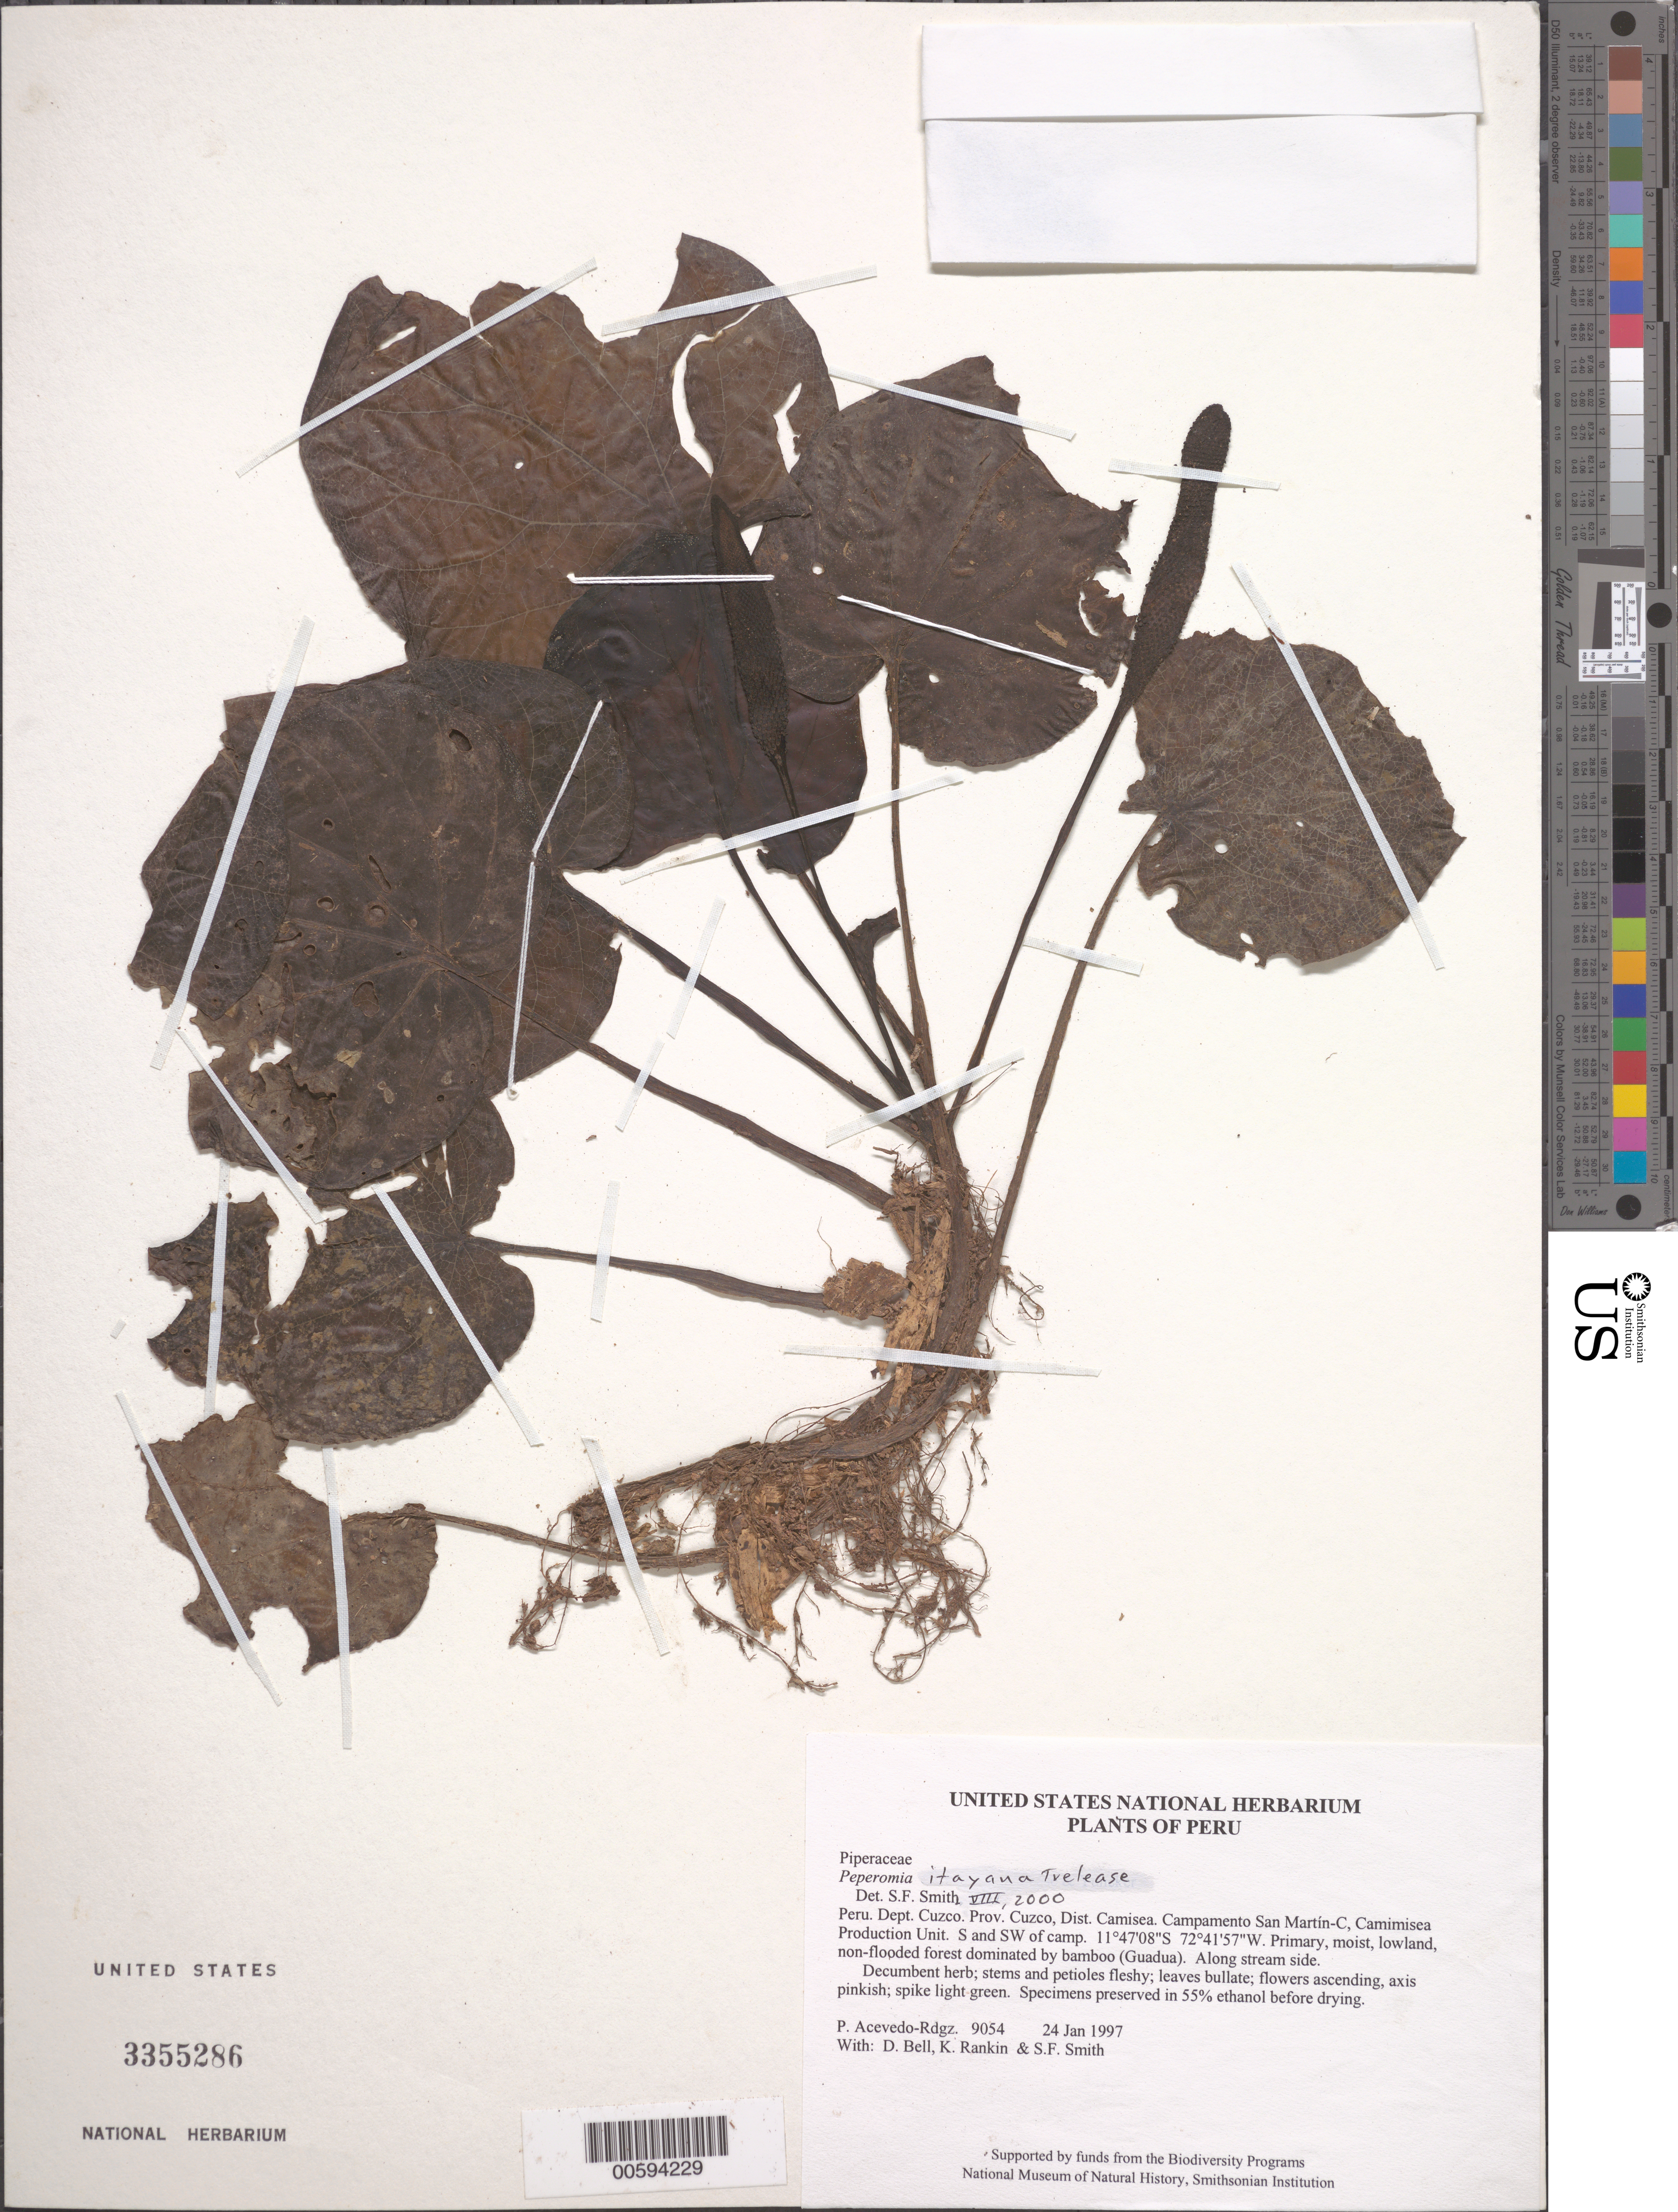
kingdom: Plantae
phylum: Tracheophyta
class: Magnoliopsida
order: Piperales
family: Piperaceae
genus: Peperomia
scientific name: Peperomia sp. nov.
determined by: Jiménez, José Estaban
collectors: P. Acevedo-Rodr., D. A. Bell, K. B. Rankin & S.F. Smith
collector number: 9054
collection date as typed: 24 Jan 1997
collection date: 1997-01-24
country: Peru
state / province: Cusco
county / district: Cusco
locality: Districto Camisea, Campamento San Martín-C, Camimisea Production Unit. S and SW of camp.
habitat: Primary, moist, lowland, non-flooded forest dominated by bamboo (Guadua). Along stream side.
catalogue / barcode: US 3355286